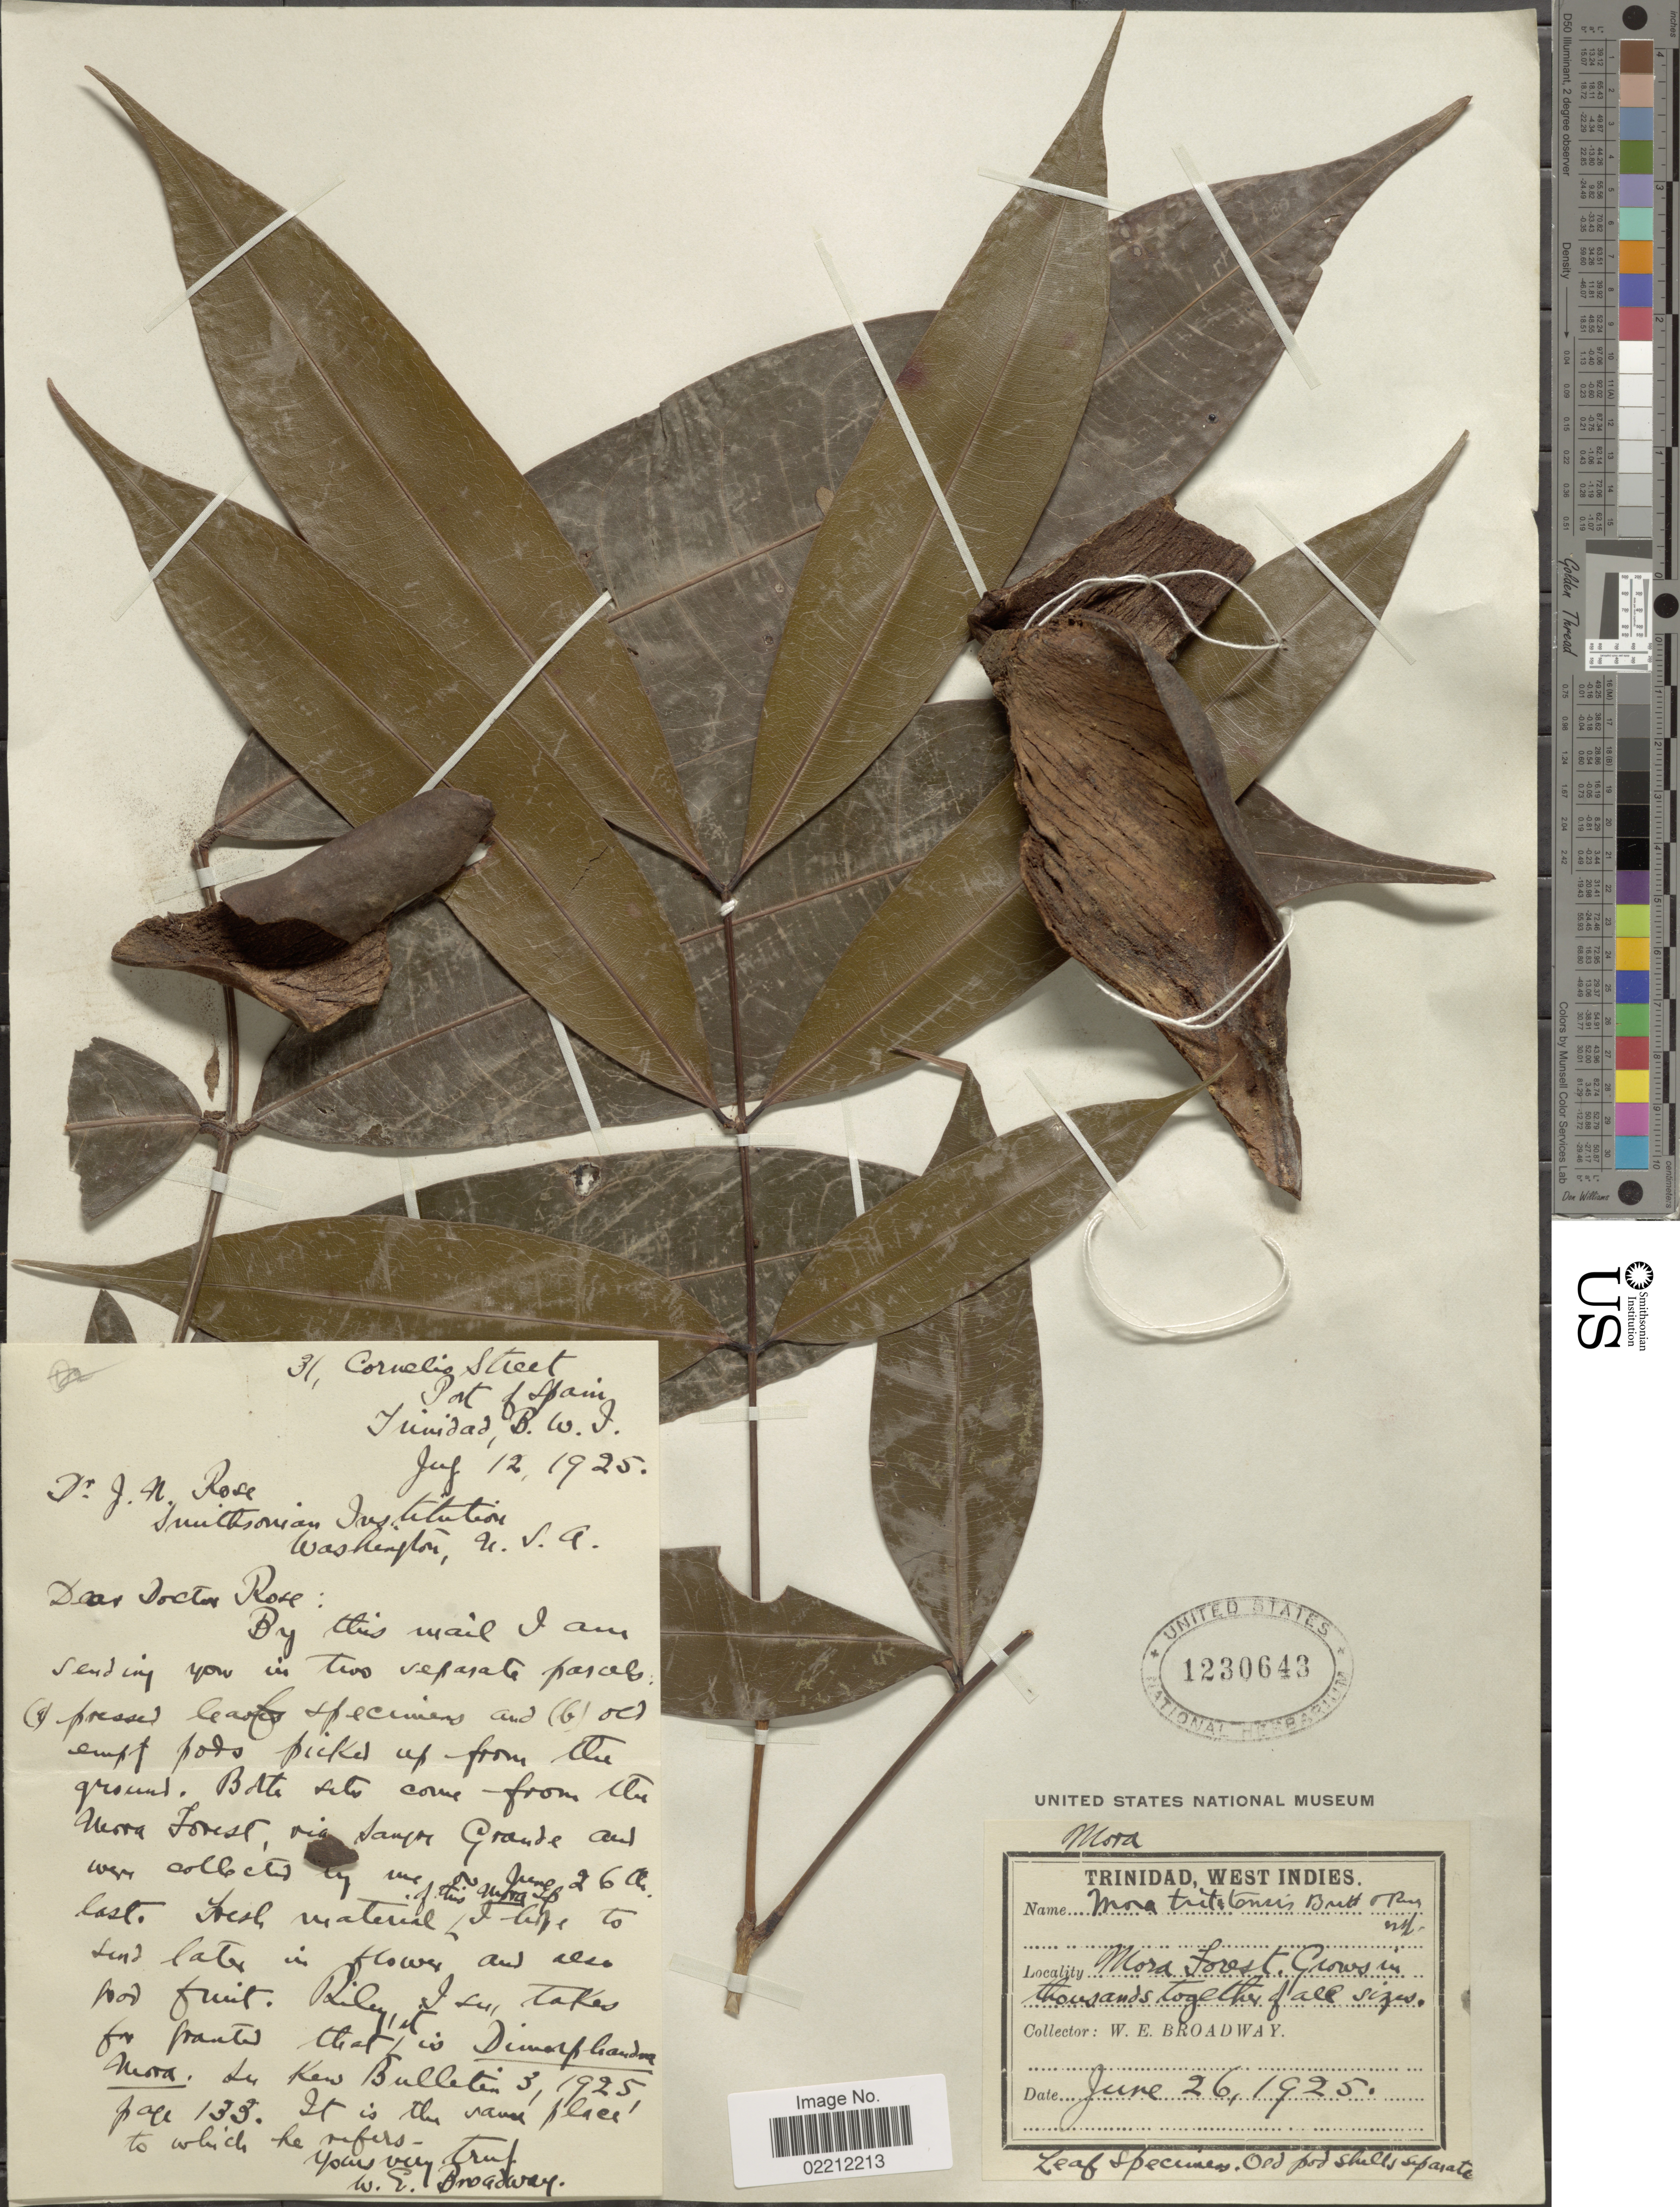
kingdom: Plantae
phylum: Tracheophyta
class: Magnoliopsida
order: Fabales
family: Fabaceae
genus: Mora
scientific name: Mora excelsa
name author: Benth.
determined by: Silva, G. S.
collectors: W. E. Broadway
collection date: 1925-06-26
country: Trinidad and Tobago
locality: Trinidad, Mora Forest.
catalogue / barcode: US 1230643